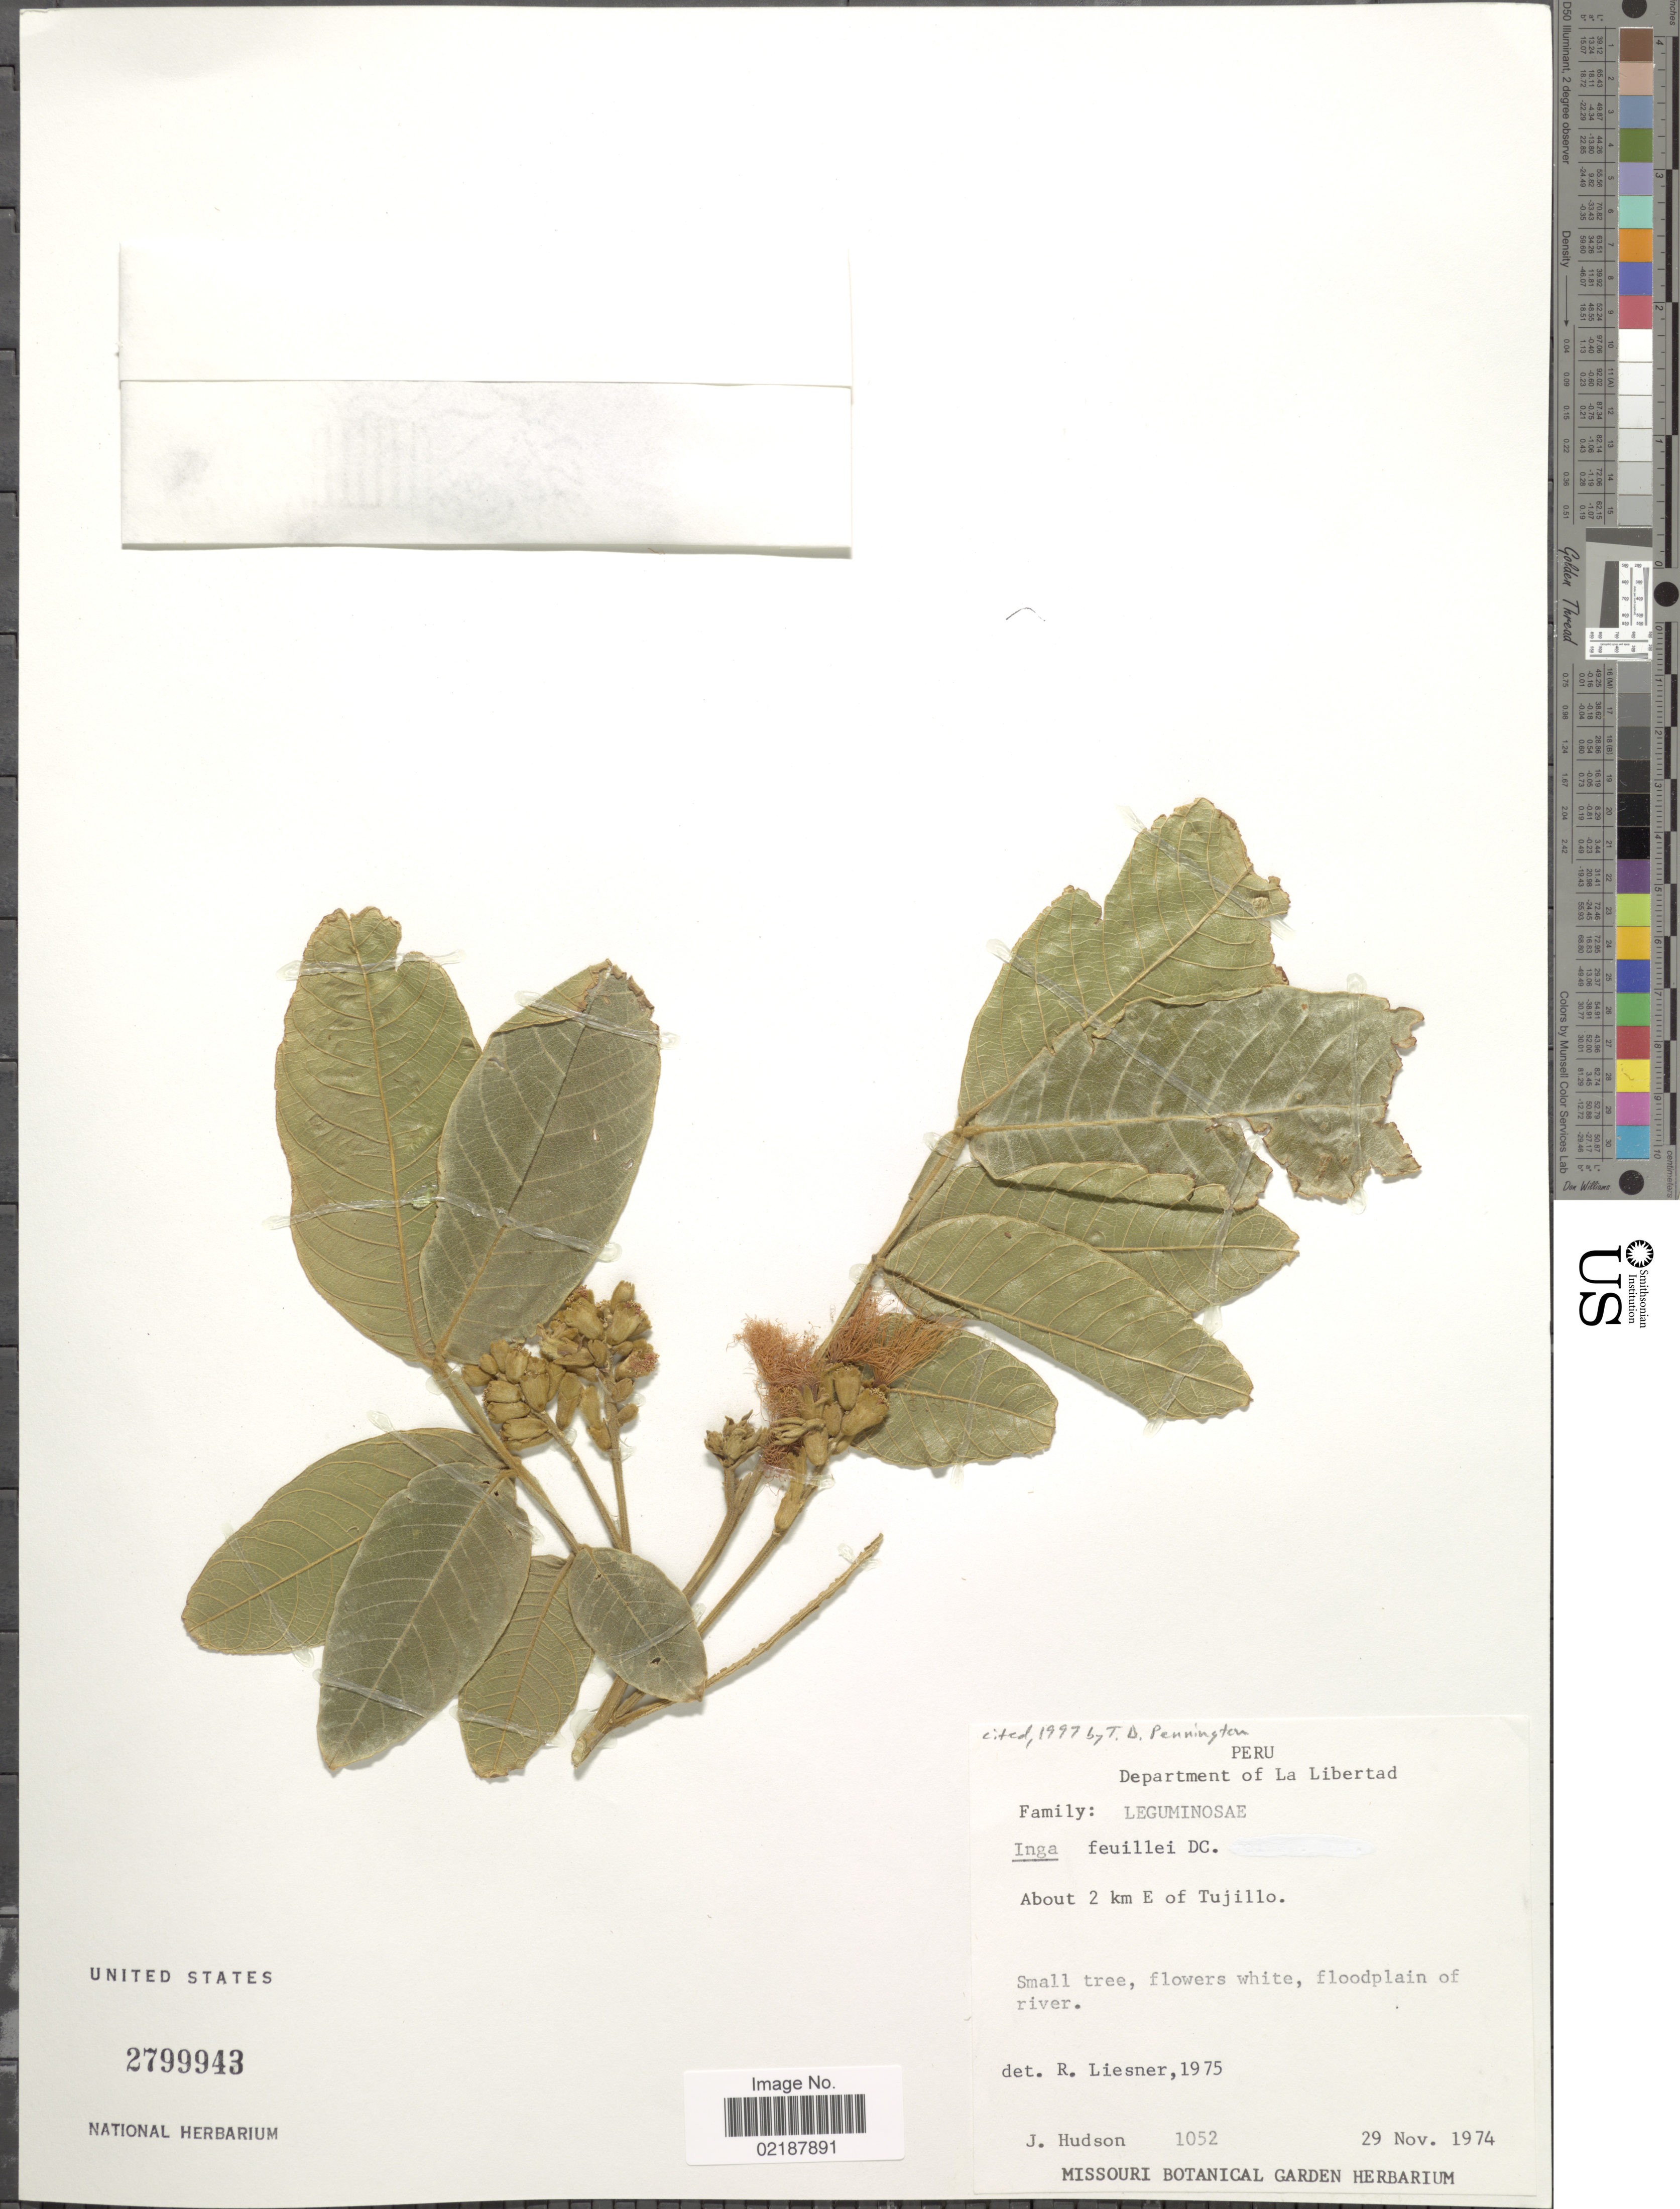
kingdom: Plantae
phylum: Tracheophyta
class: Magnoliopsida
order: Fabales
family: Fabaceae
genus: Inga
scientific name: Inga feuillei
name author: DC.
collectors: J. Hudson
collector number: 1052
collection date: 1974-11-29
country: Peru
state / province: La Libertad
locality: Department of La Libertad, ABout 2 km E of Tujillo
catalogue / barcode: US 2799943